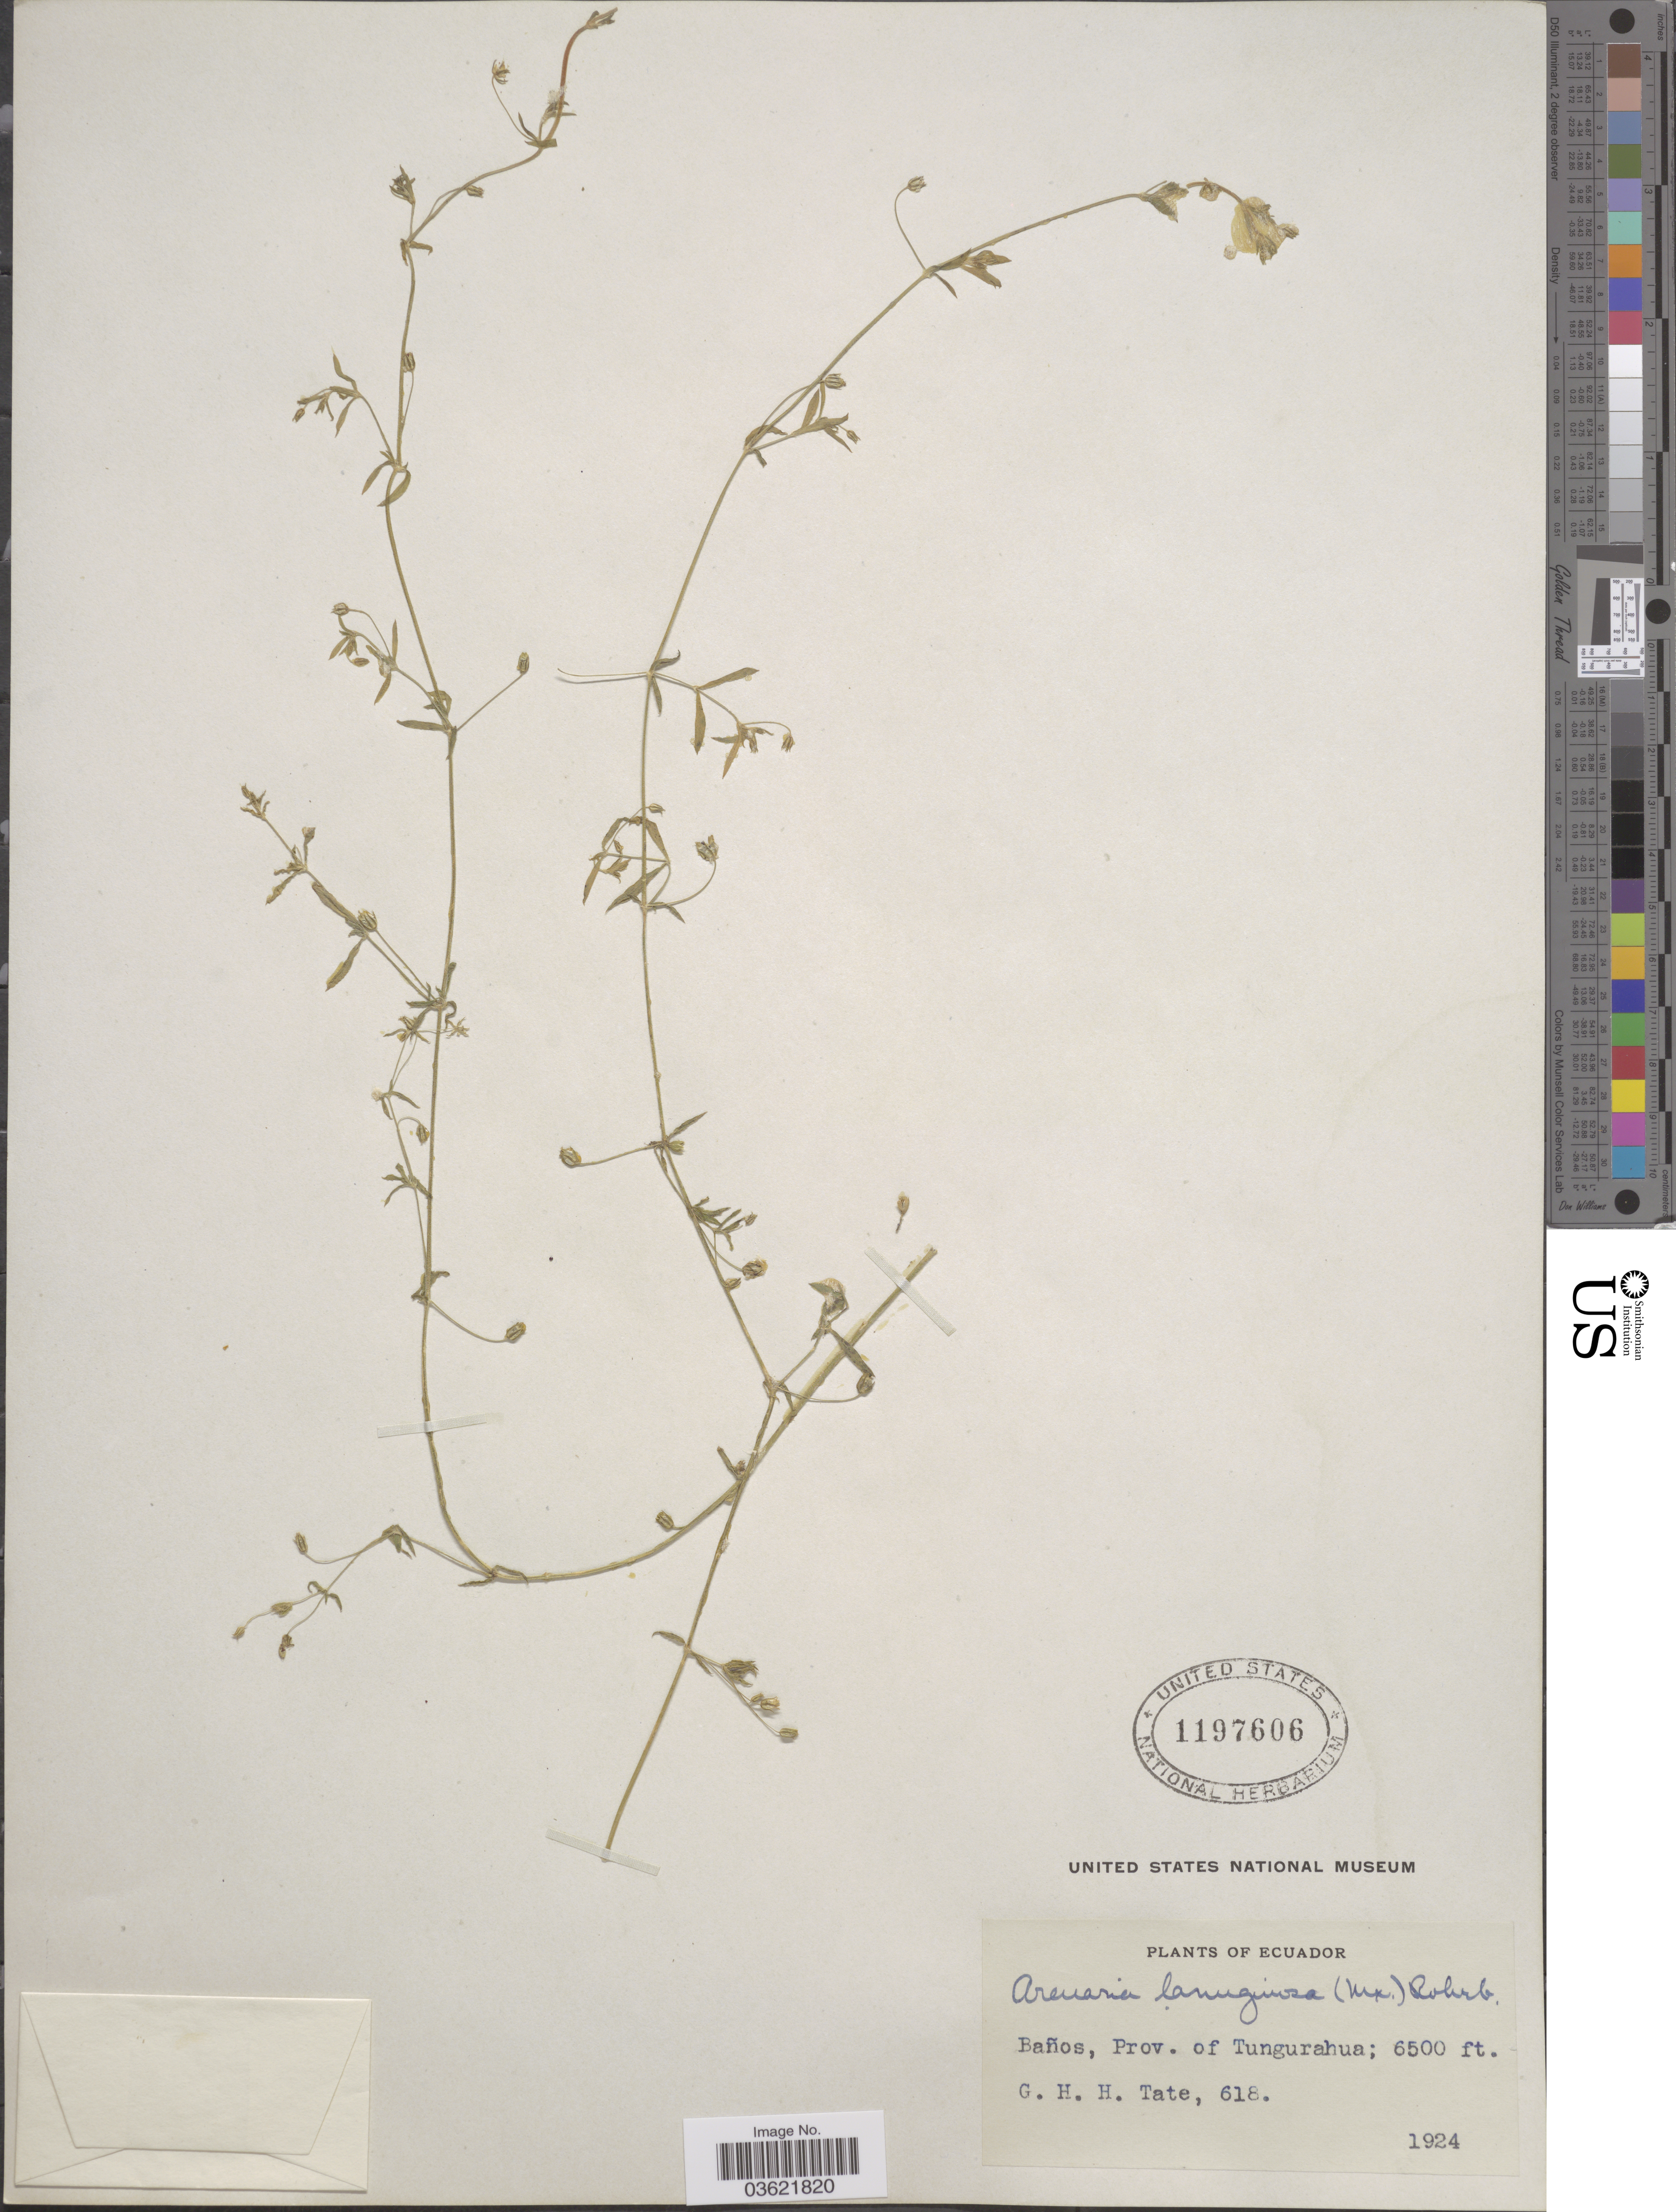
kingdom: Plantae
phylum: Tracheophyta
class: Magnoliopsida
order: Caryophyllales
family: Caryophyllaceae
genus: Arenaria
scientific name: Arenaria lanuginosa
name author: (Michx.) Rohrb.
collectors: G. H. H.Tate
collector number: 618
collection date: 1924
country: Ecuador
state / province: Tungurahua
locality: Baños.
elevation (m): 1981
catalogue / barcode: US 1197606